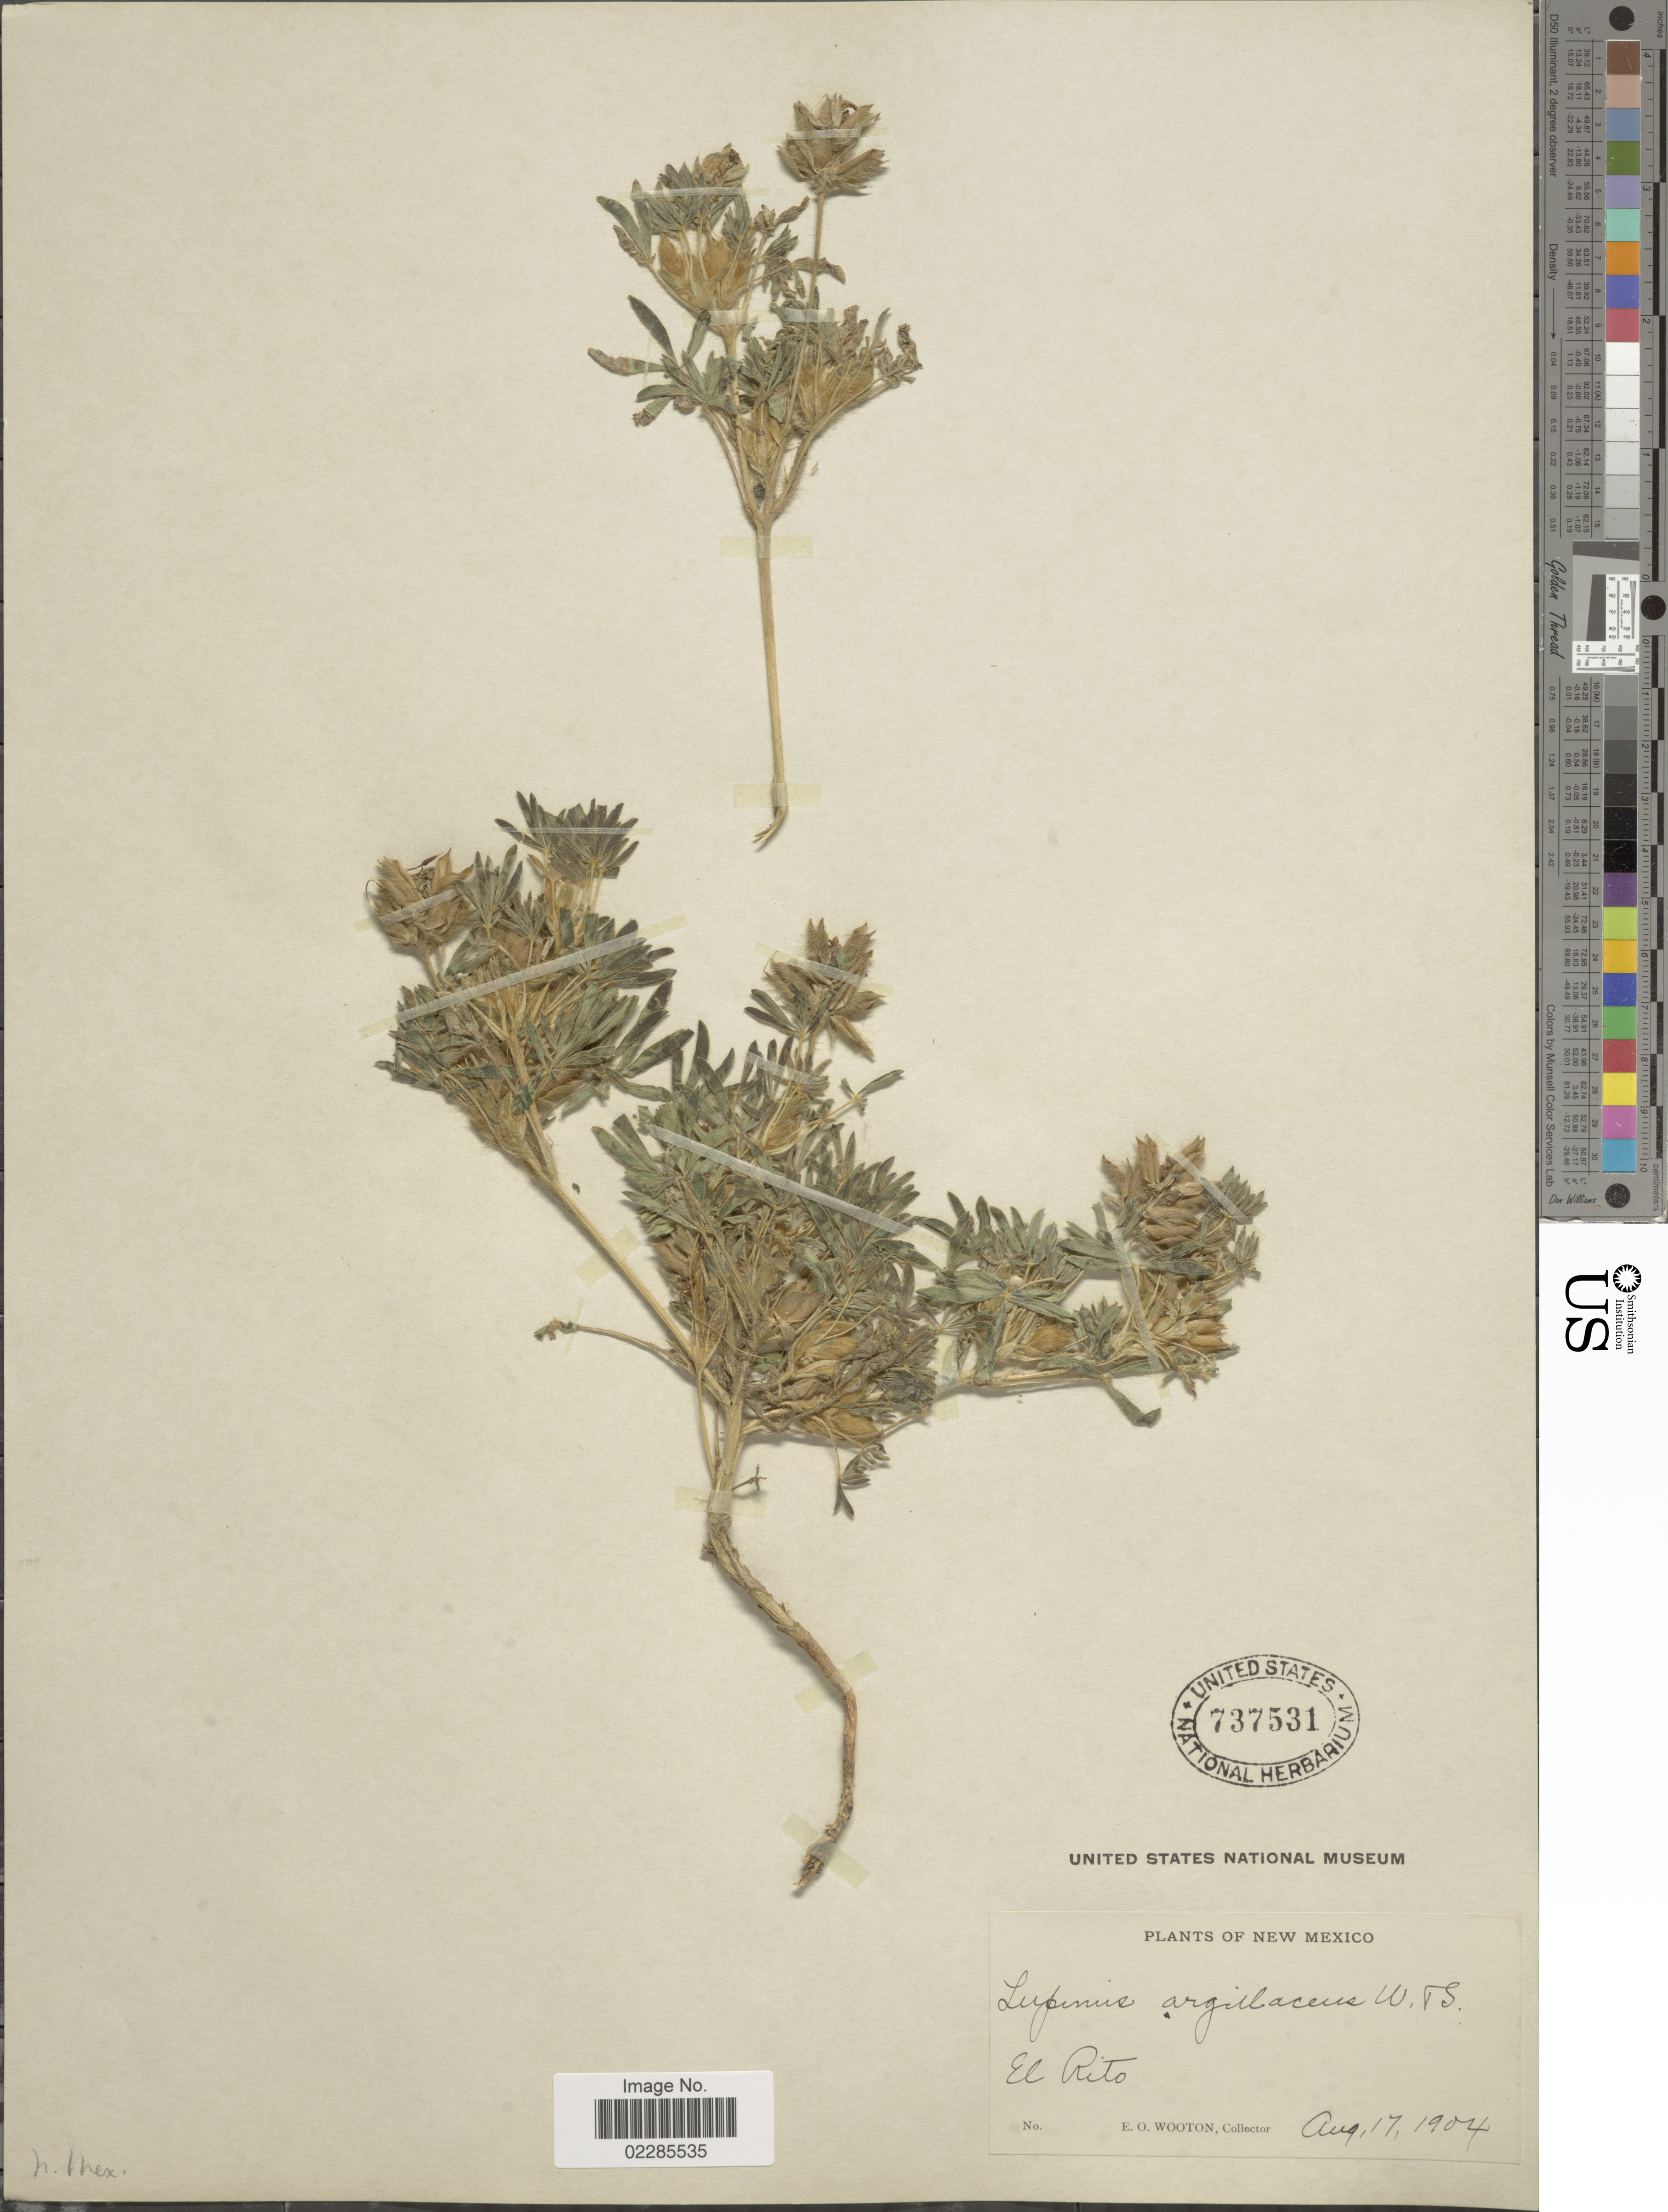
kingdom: Plantae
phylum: Tracheophyta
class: Magnoliopsida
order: Fabales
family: Fabaceae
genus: Lupinus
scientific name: Lupinus kingii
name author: S. Watson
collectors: E. O. Wooton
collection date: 1904-08-17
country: United States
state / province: New Mexico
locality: El Rito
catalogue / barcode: US 737531